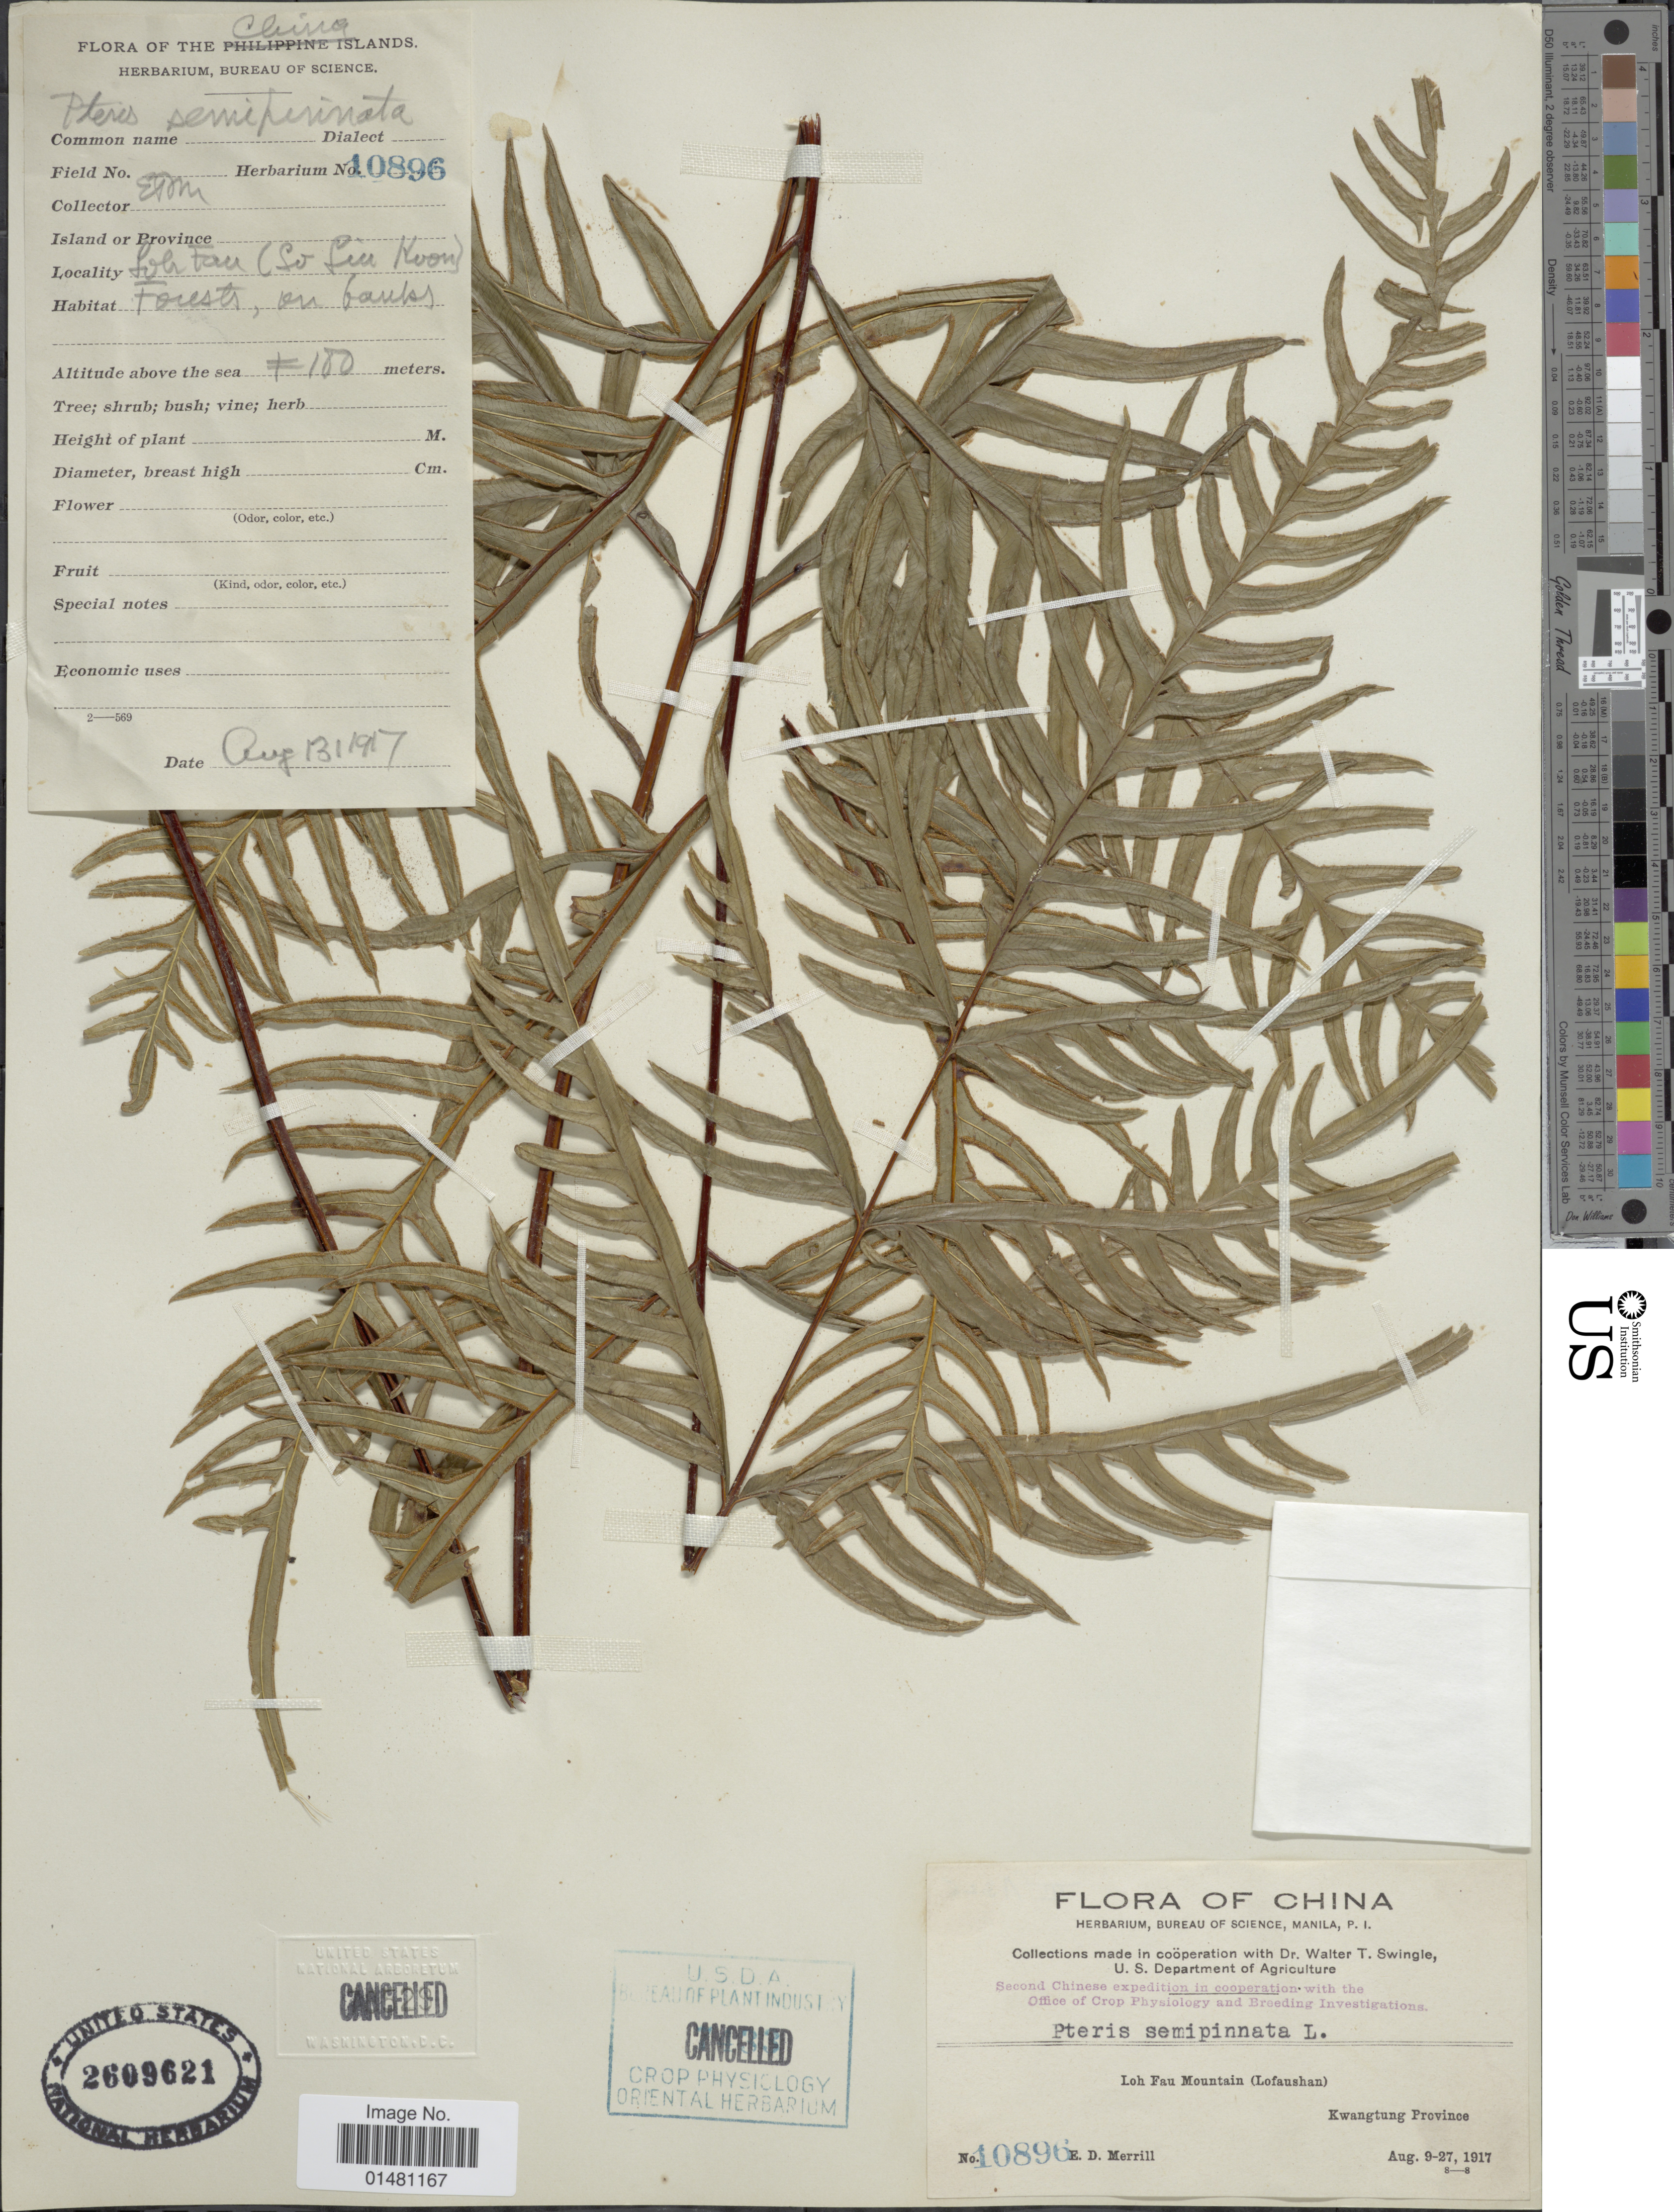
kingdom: Plantae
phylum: Tracheophyta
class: Polypodiopsida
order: Polypodiales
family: Pteridaceae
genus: Pteris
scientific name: Pteris semipinnata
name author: L.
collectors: E. D. Merrill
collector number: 10896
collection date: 1917-08-13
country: China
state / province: Guangdong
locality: Loh Fau Mountain (Lofaushan) Kwangtung Province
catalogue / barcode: US 2609621